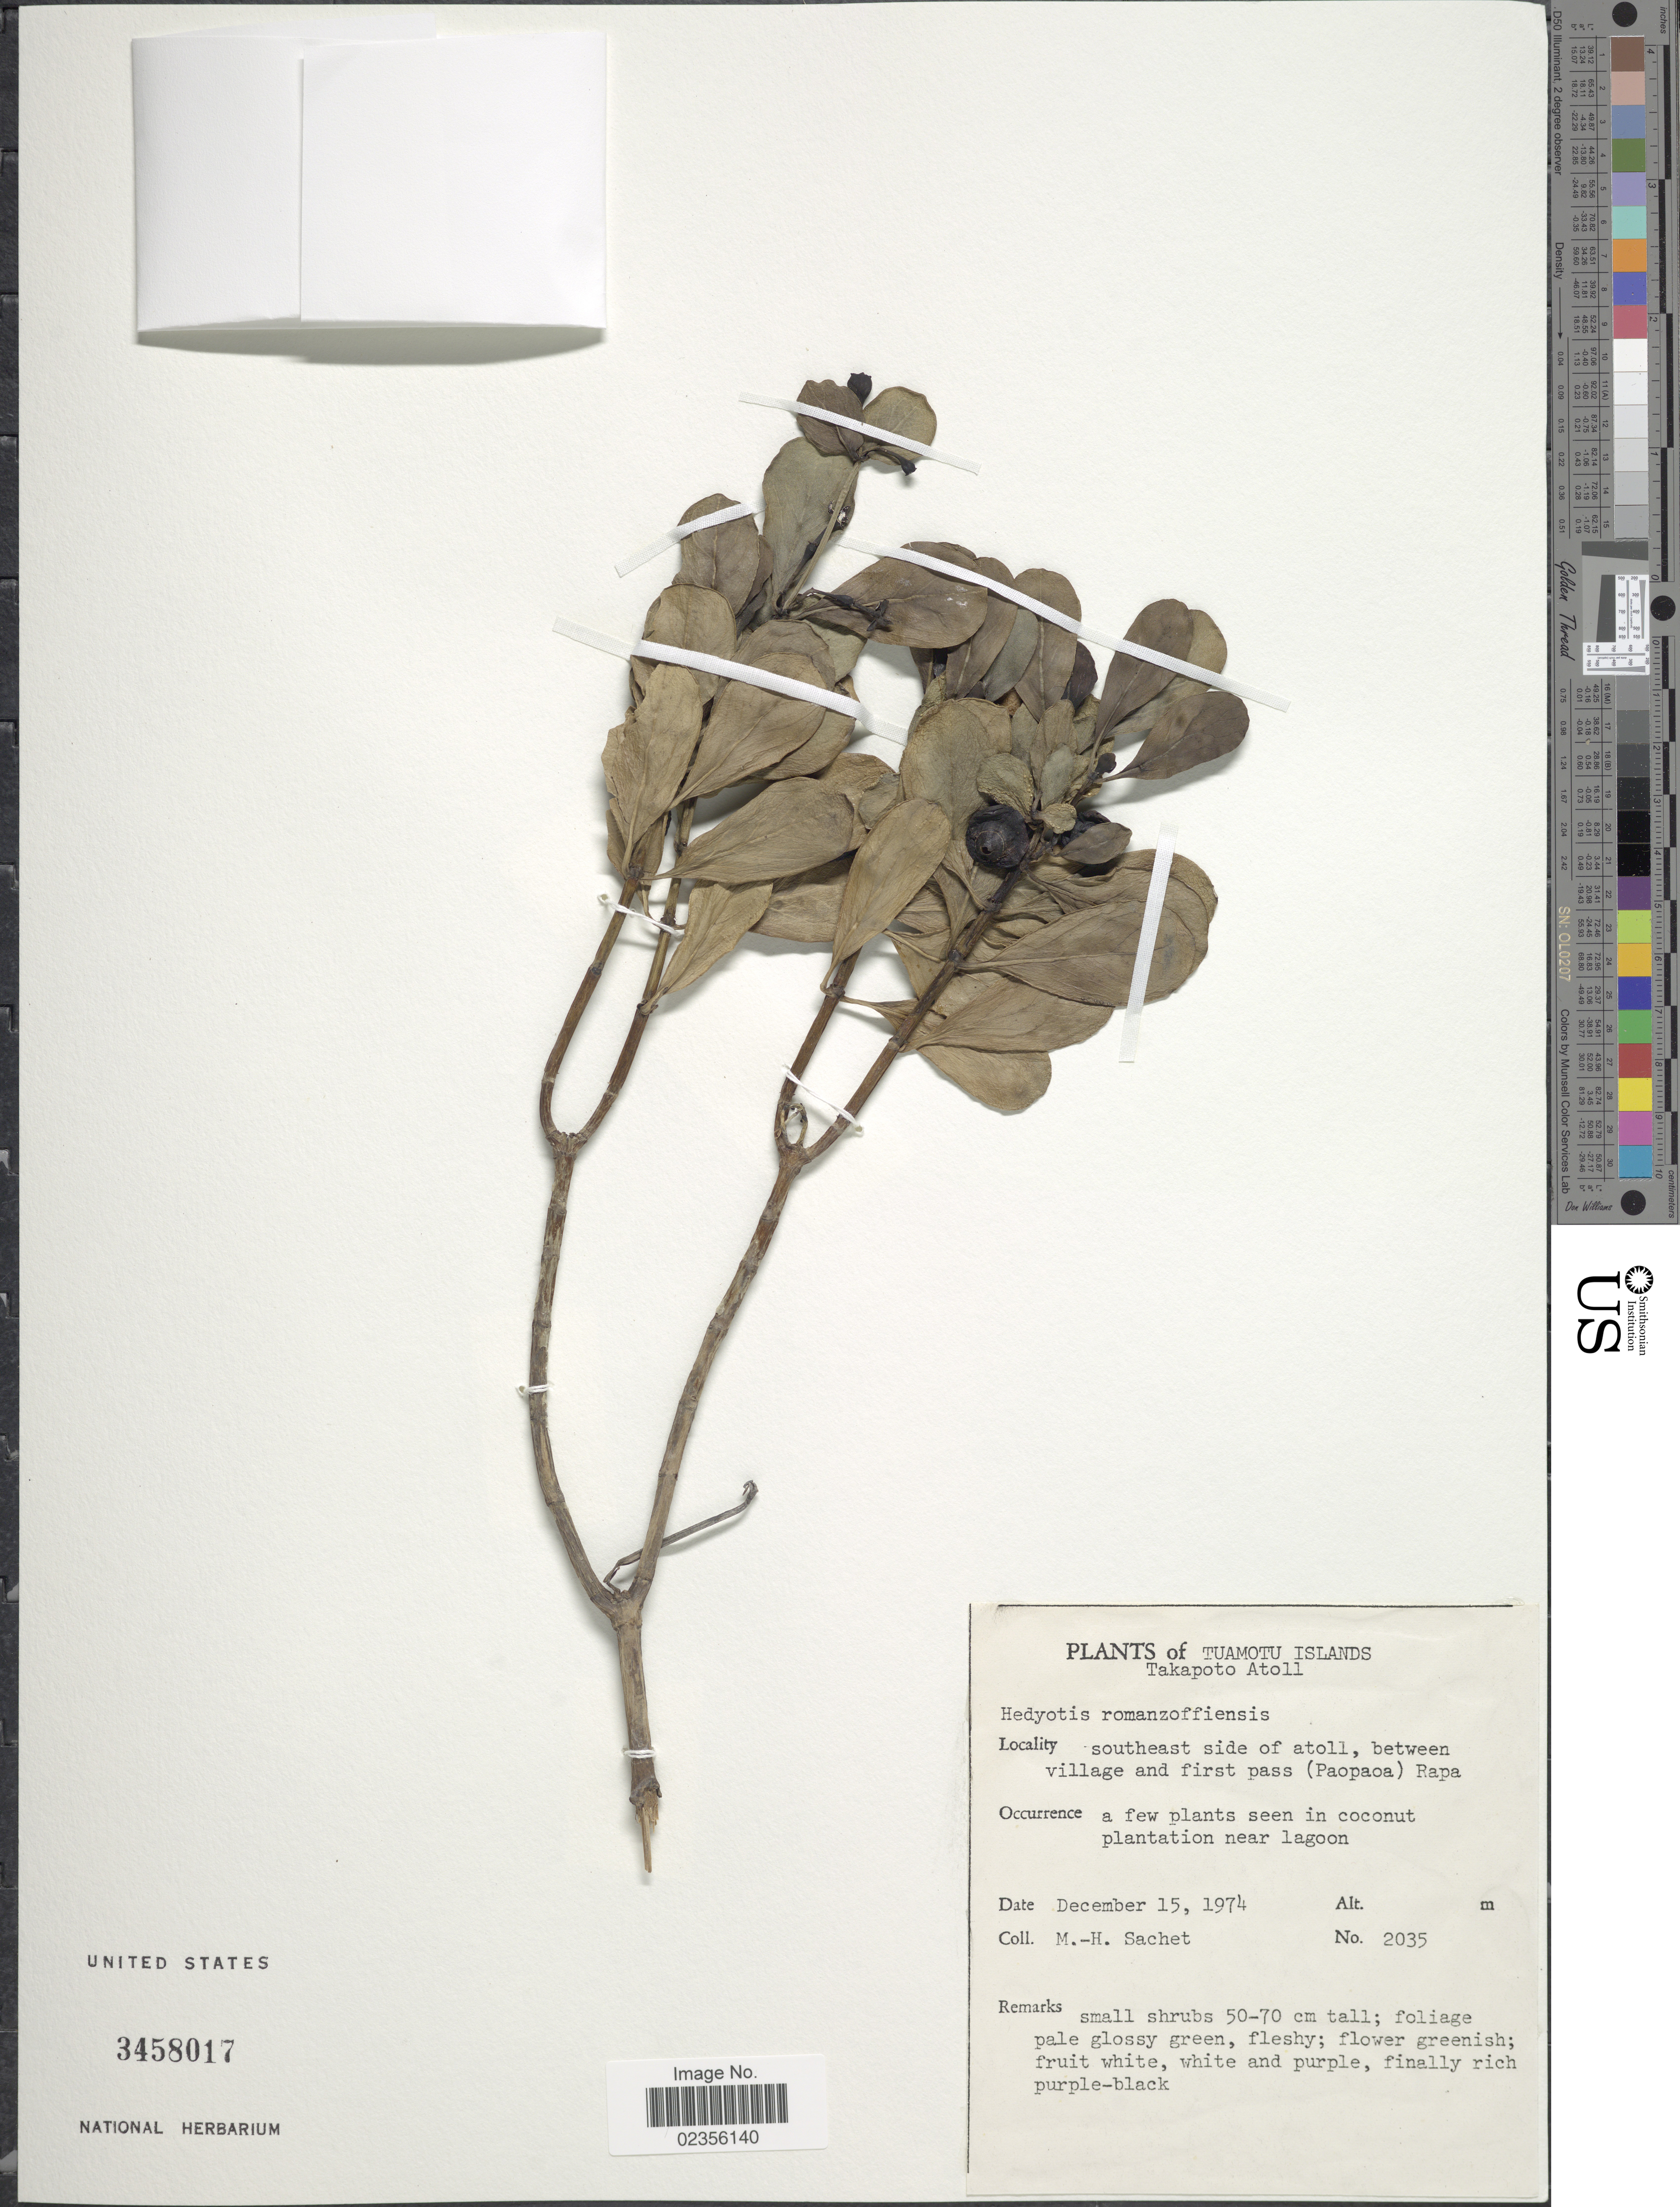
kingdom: Plantae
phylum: Tracheophyta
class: Magnoliopsida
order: Gentianales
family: Rubiaceae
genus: Kadua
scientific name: Kadua romanzoffiensis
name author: Cham. & Schltdl.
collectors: M.-H. Sachet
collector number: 2035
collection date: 1974-12-15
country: French Polynesia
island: Takapoto Atoll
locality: Tuamotu Islands. Takapoto Atoll. Southeast side of atoll, between village and first pass (Paopaoa) Rapa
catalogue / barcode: US 3458017